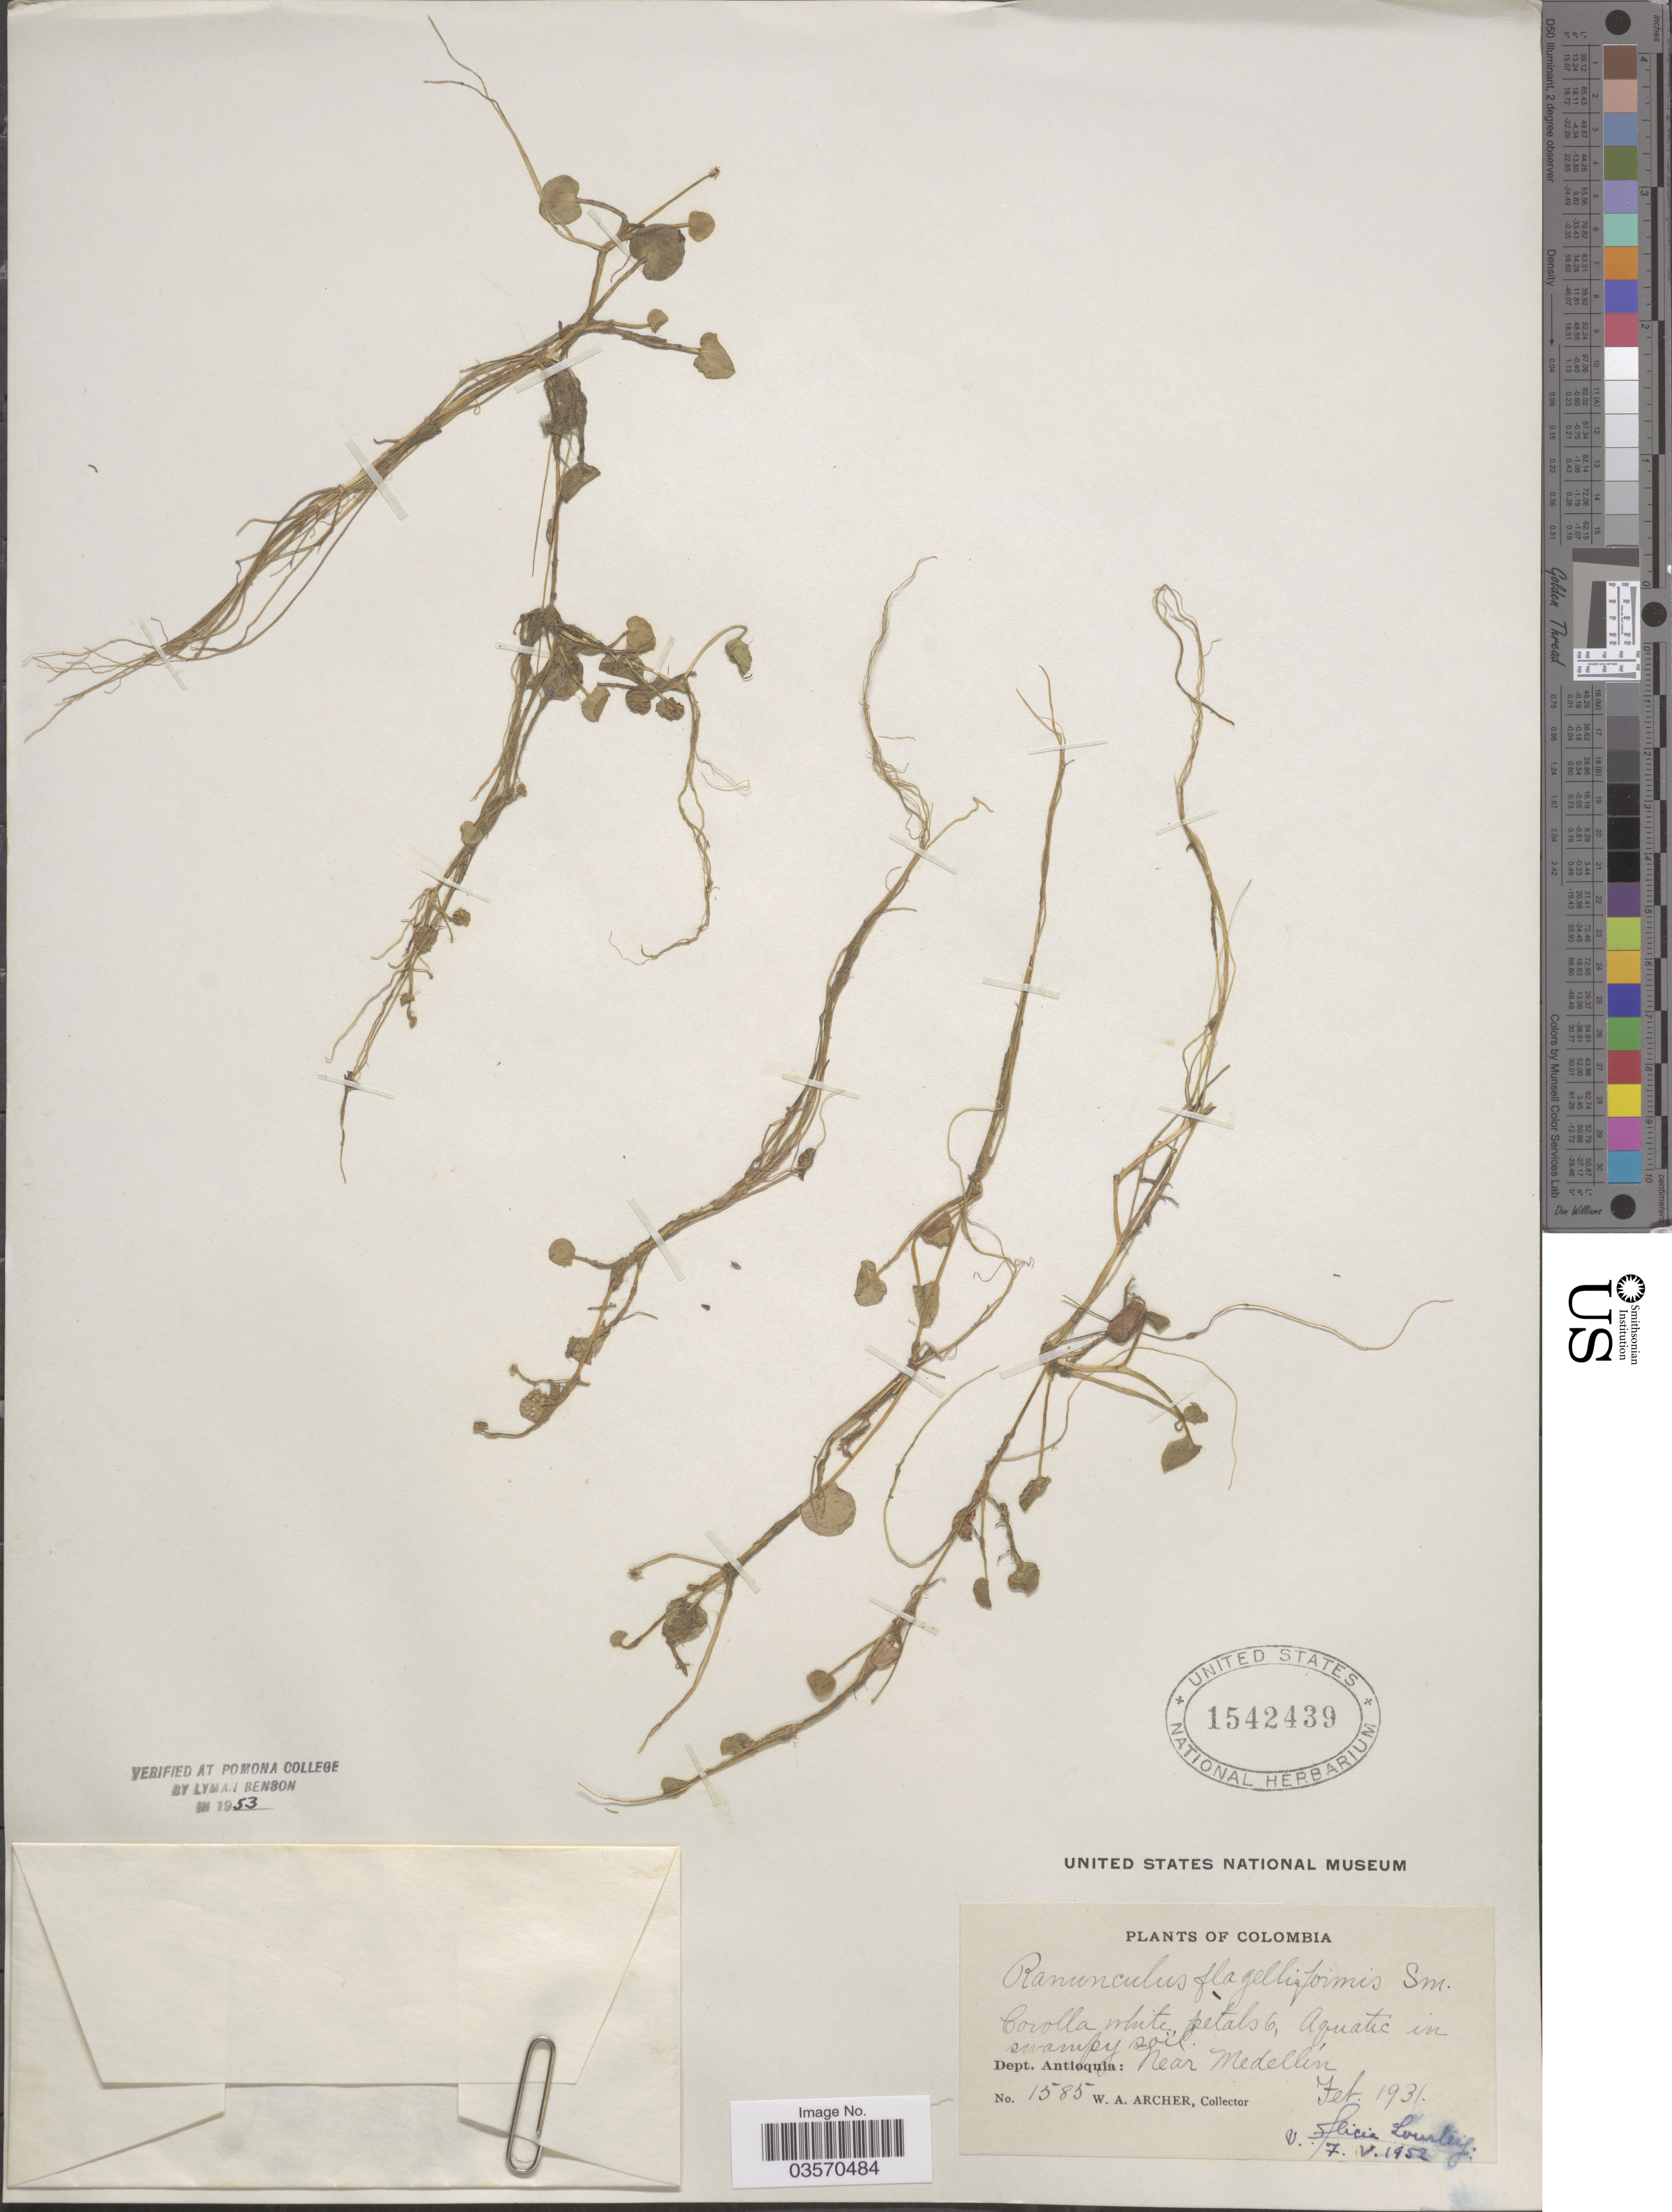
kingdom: Plantae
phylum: Tracheophyta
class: Magnoliopsida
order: Ranunculales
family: Ranunculaceae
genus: Ranunculus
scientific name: Ranunculus flagelliformis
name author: Sm.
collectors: W. Archer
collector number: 1585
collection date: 1931-02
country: Colombia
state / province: Antioquia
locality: Dept. Antioquia: Near Medellín.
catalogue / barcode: US 1542439